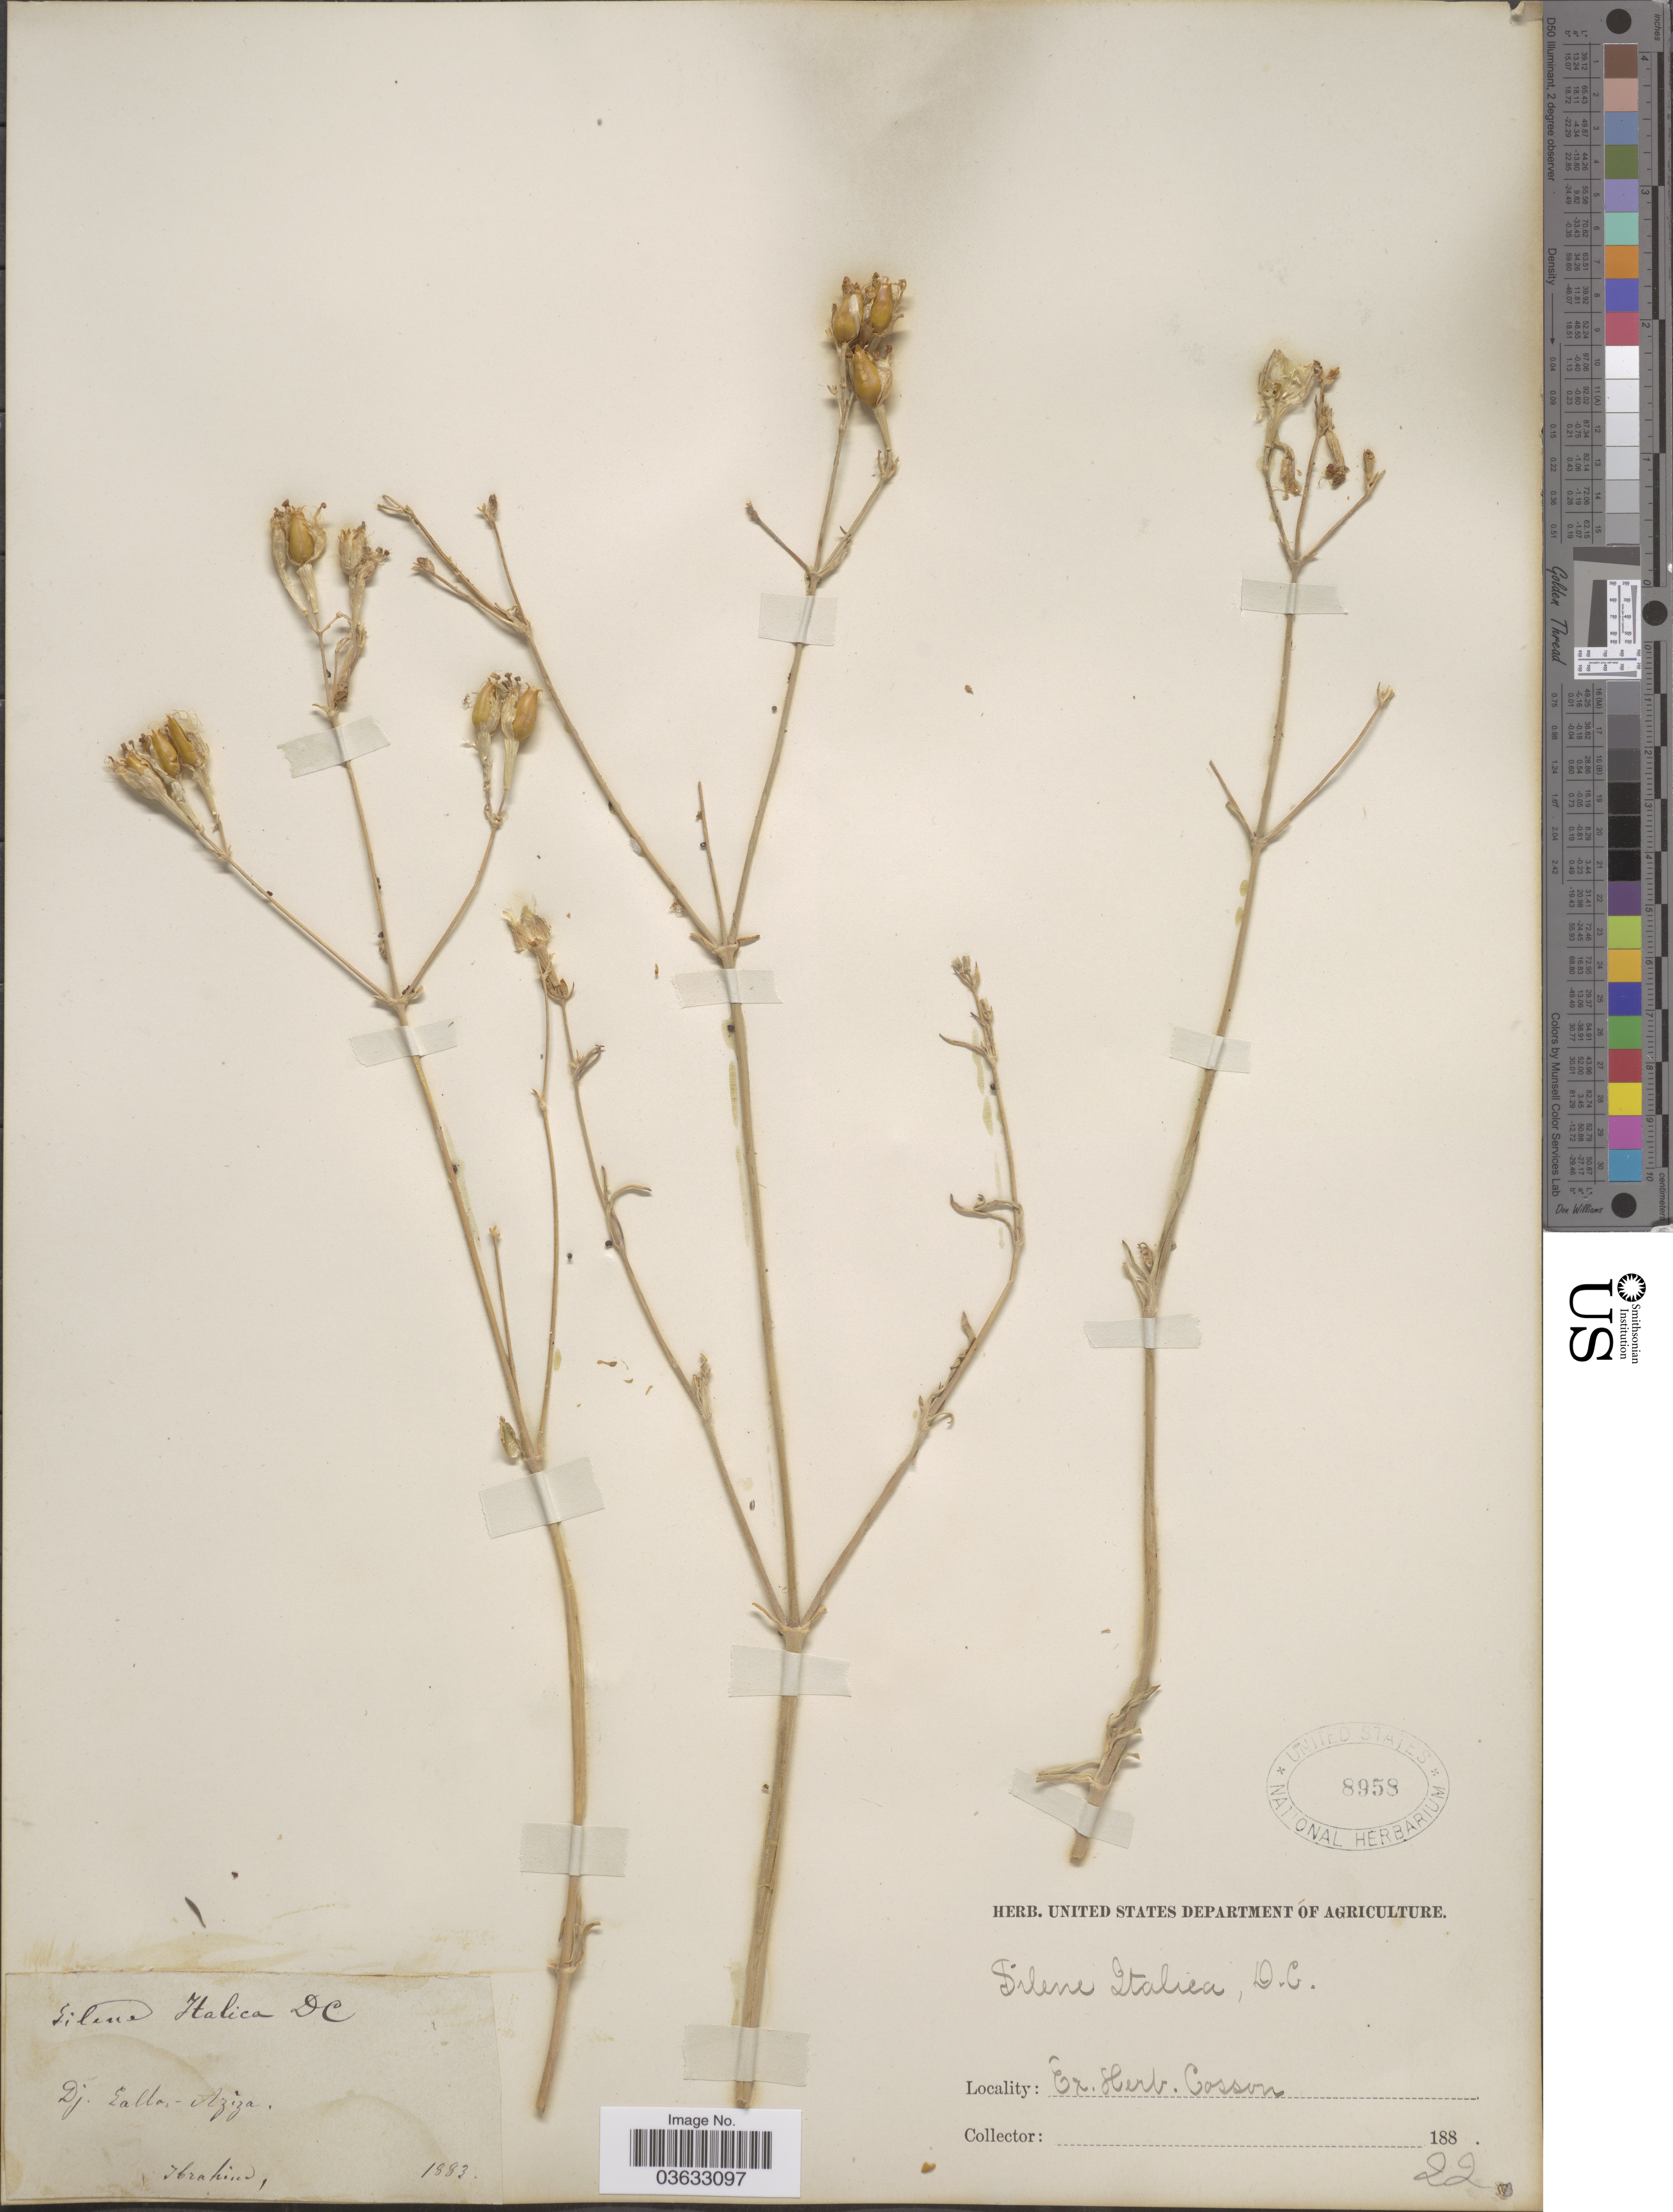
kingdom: Plantae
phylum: Tracheophyta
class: Magnoliopsida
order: Caryophyllales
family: Caryophyllaceae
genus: Silene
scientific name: Silene italica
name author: (L.) Pers.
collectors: -. Ibrahim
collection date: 1883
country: Morocco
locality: Dj. Ealla, Aziza.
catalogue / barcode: US 8958